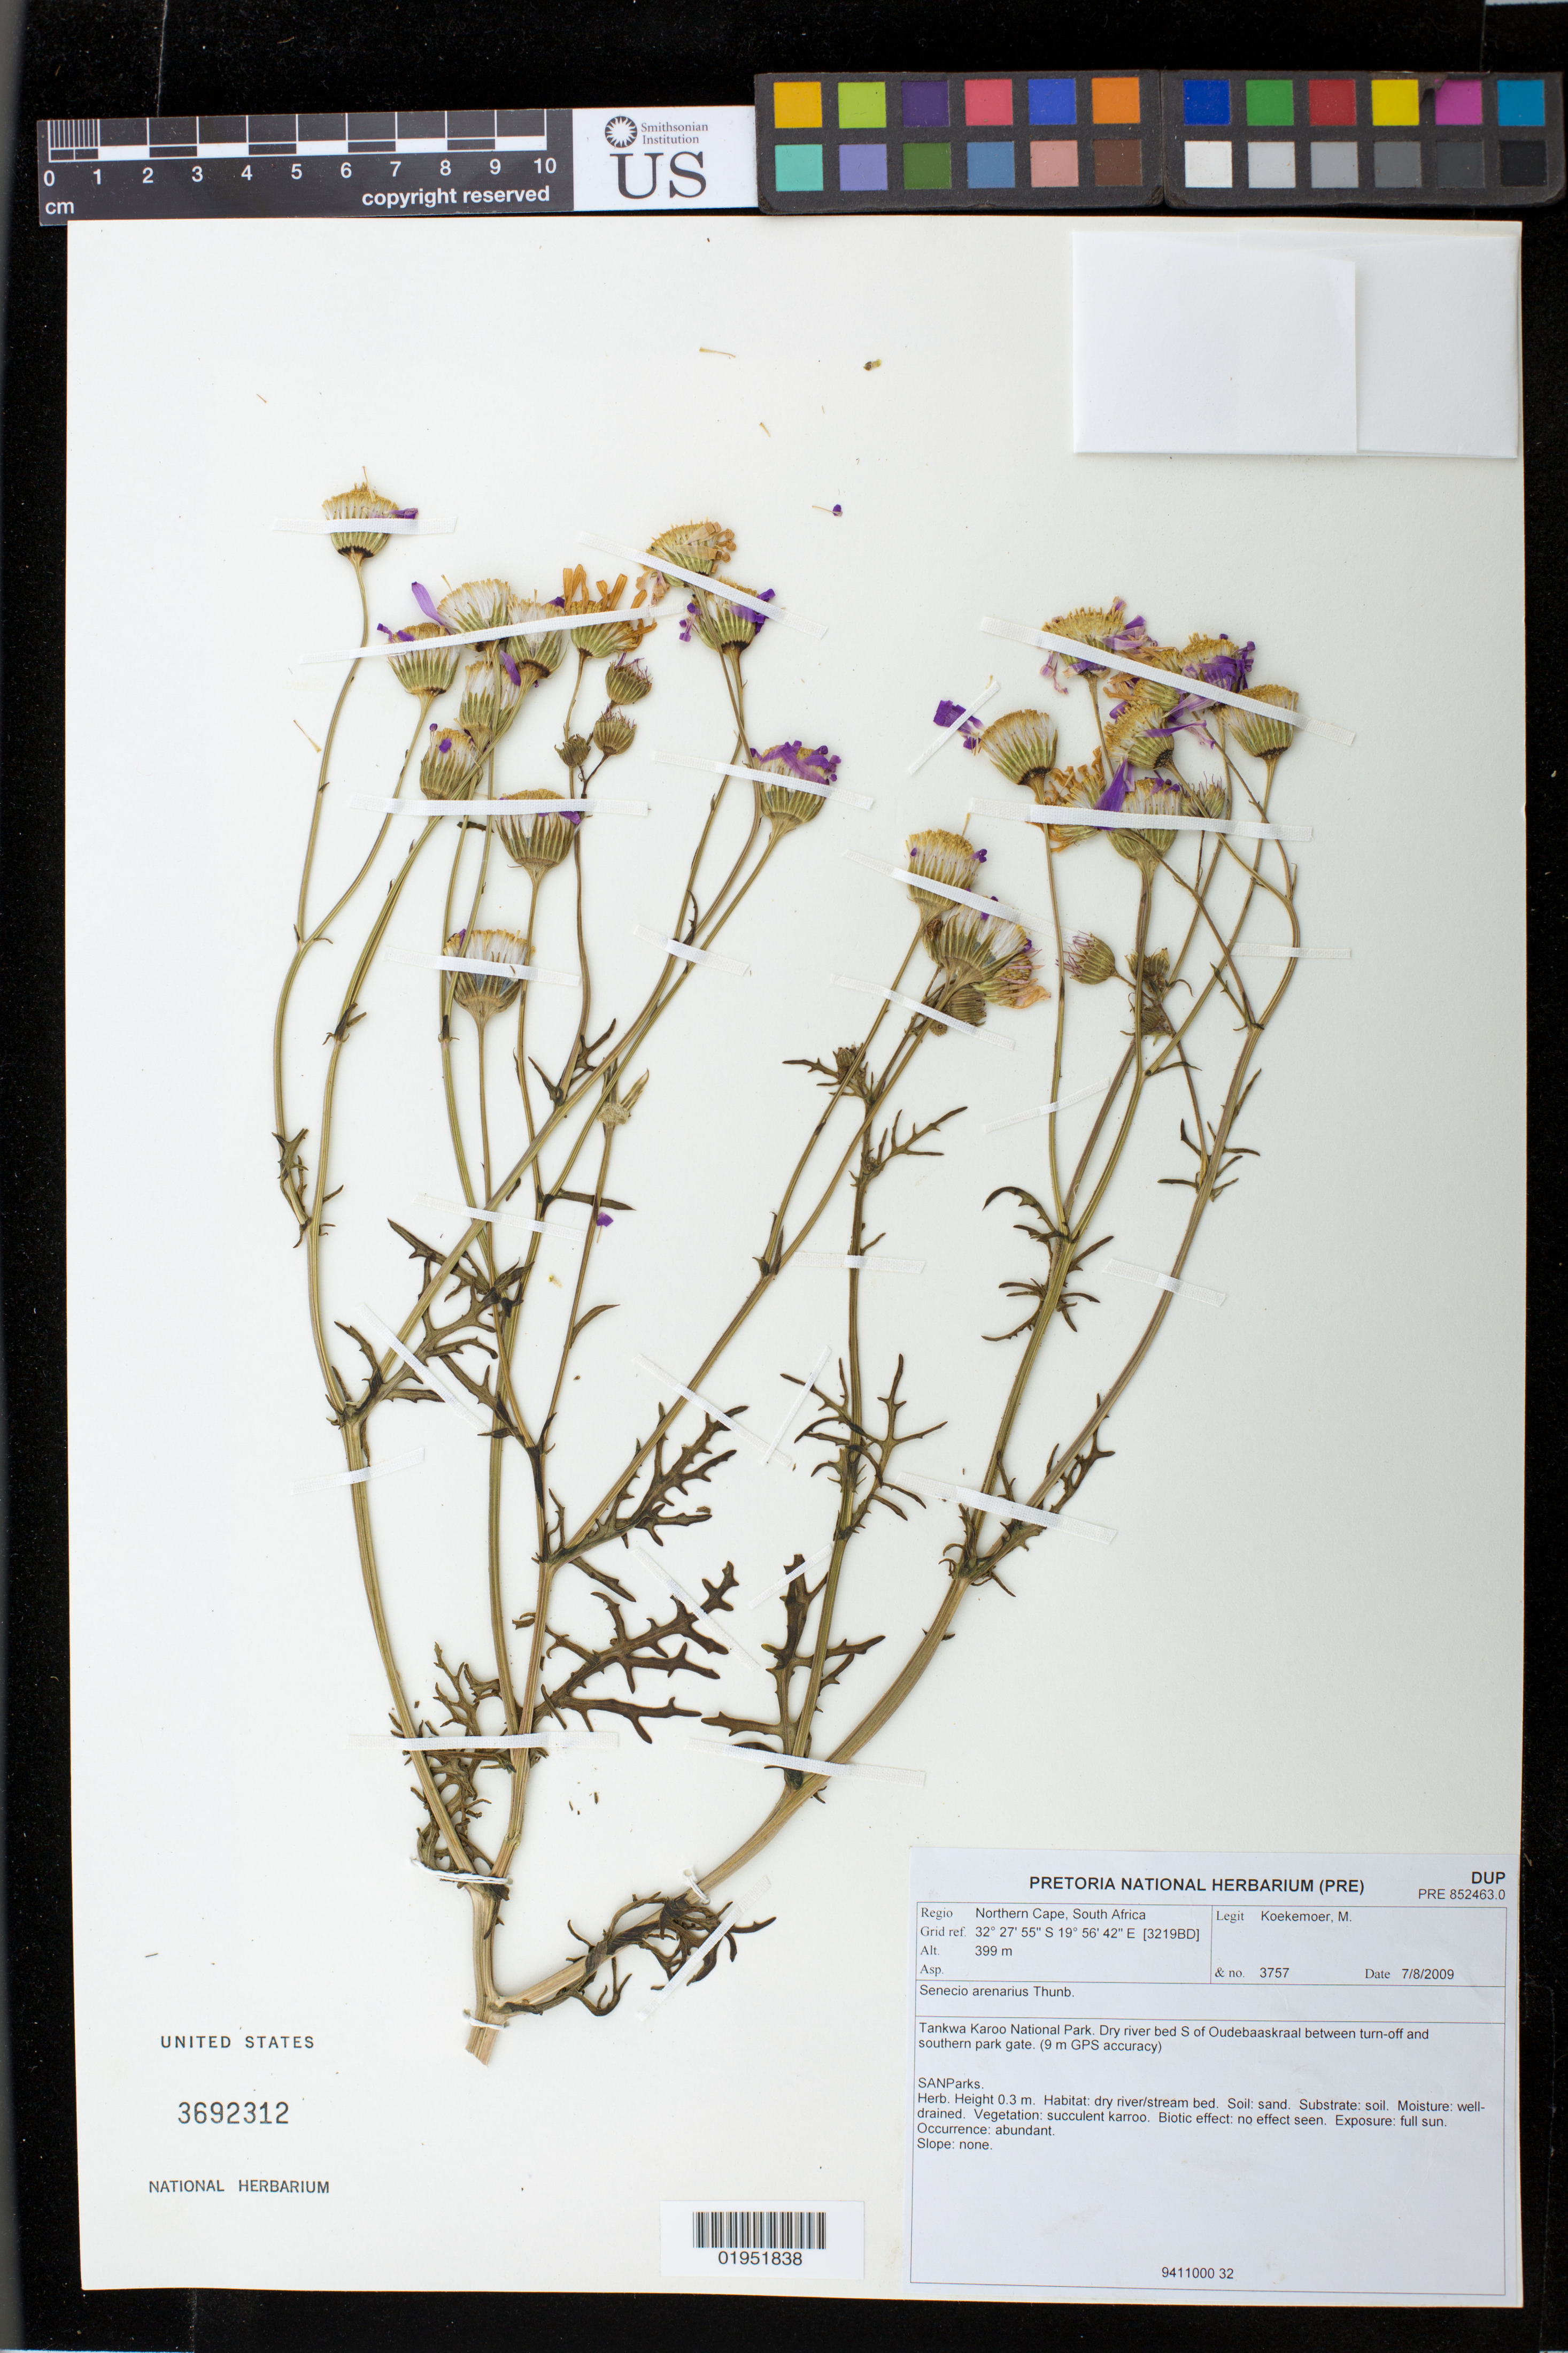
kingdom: Plantae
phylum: Tracheophyta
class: Magnoliopsida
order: Asterales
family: Asteraceae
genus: Senecio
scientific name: Senecio arenarius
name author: Thunb.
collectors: M. Koekemoer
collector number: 3757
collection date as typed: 7 Aug 2009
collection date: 2009-08-07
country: South Africa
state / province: Northern Cape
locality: Tankwa Karoo National Park. Dry river bed S of Oudebaaskraal between turn-off and southern park gate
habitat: Dry river, stream bed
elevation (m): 399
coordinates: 32 23 58 S, 19 57 56 E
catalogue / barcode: US 3692312